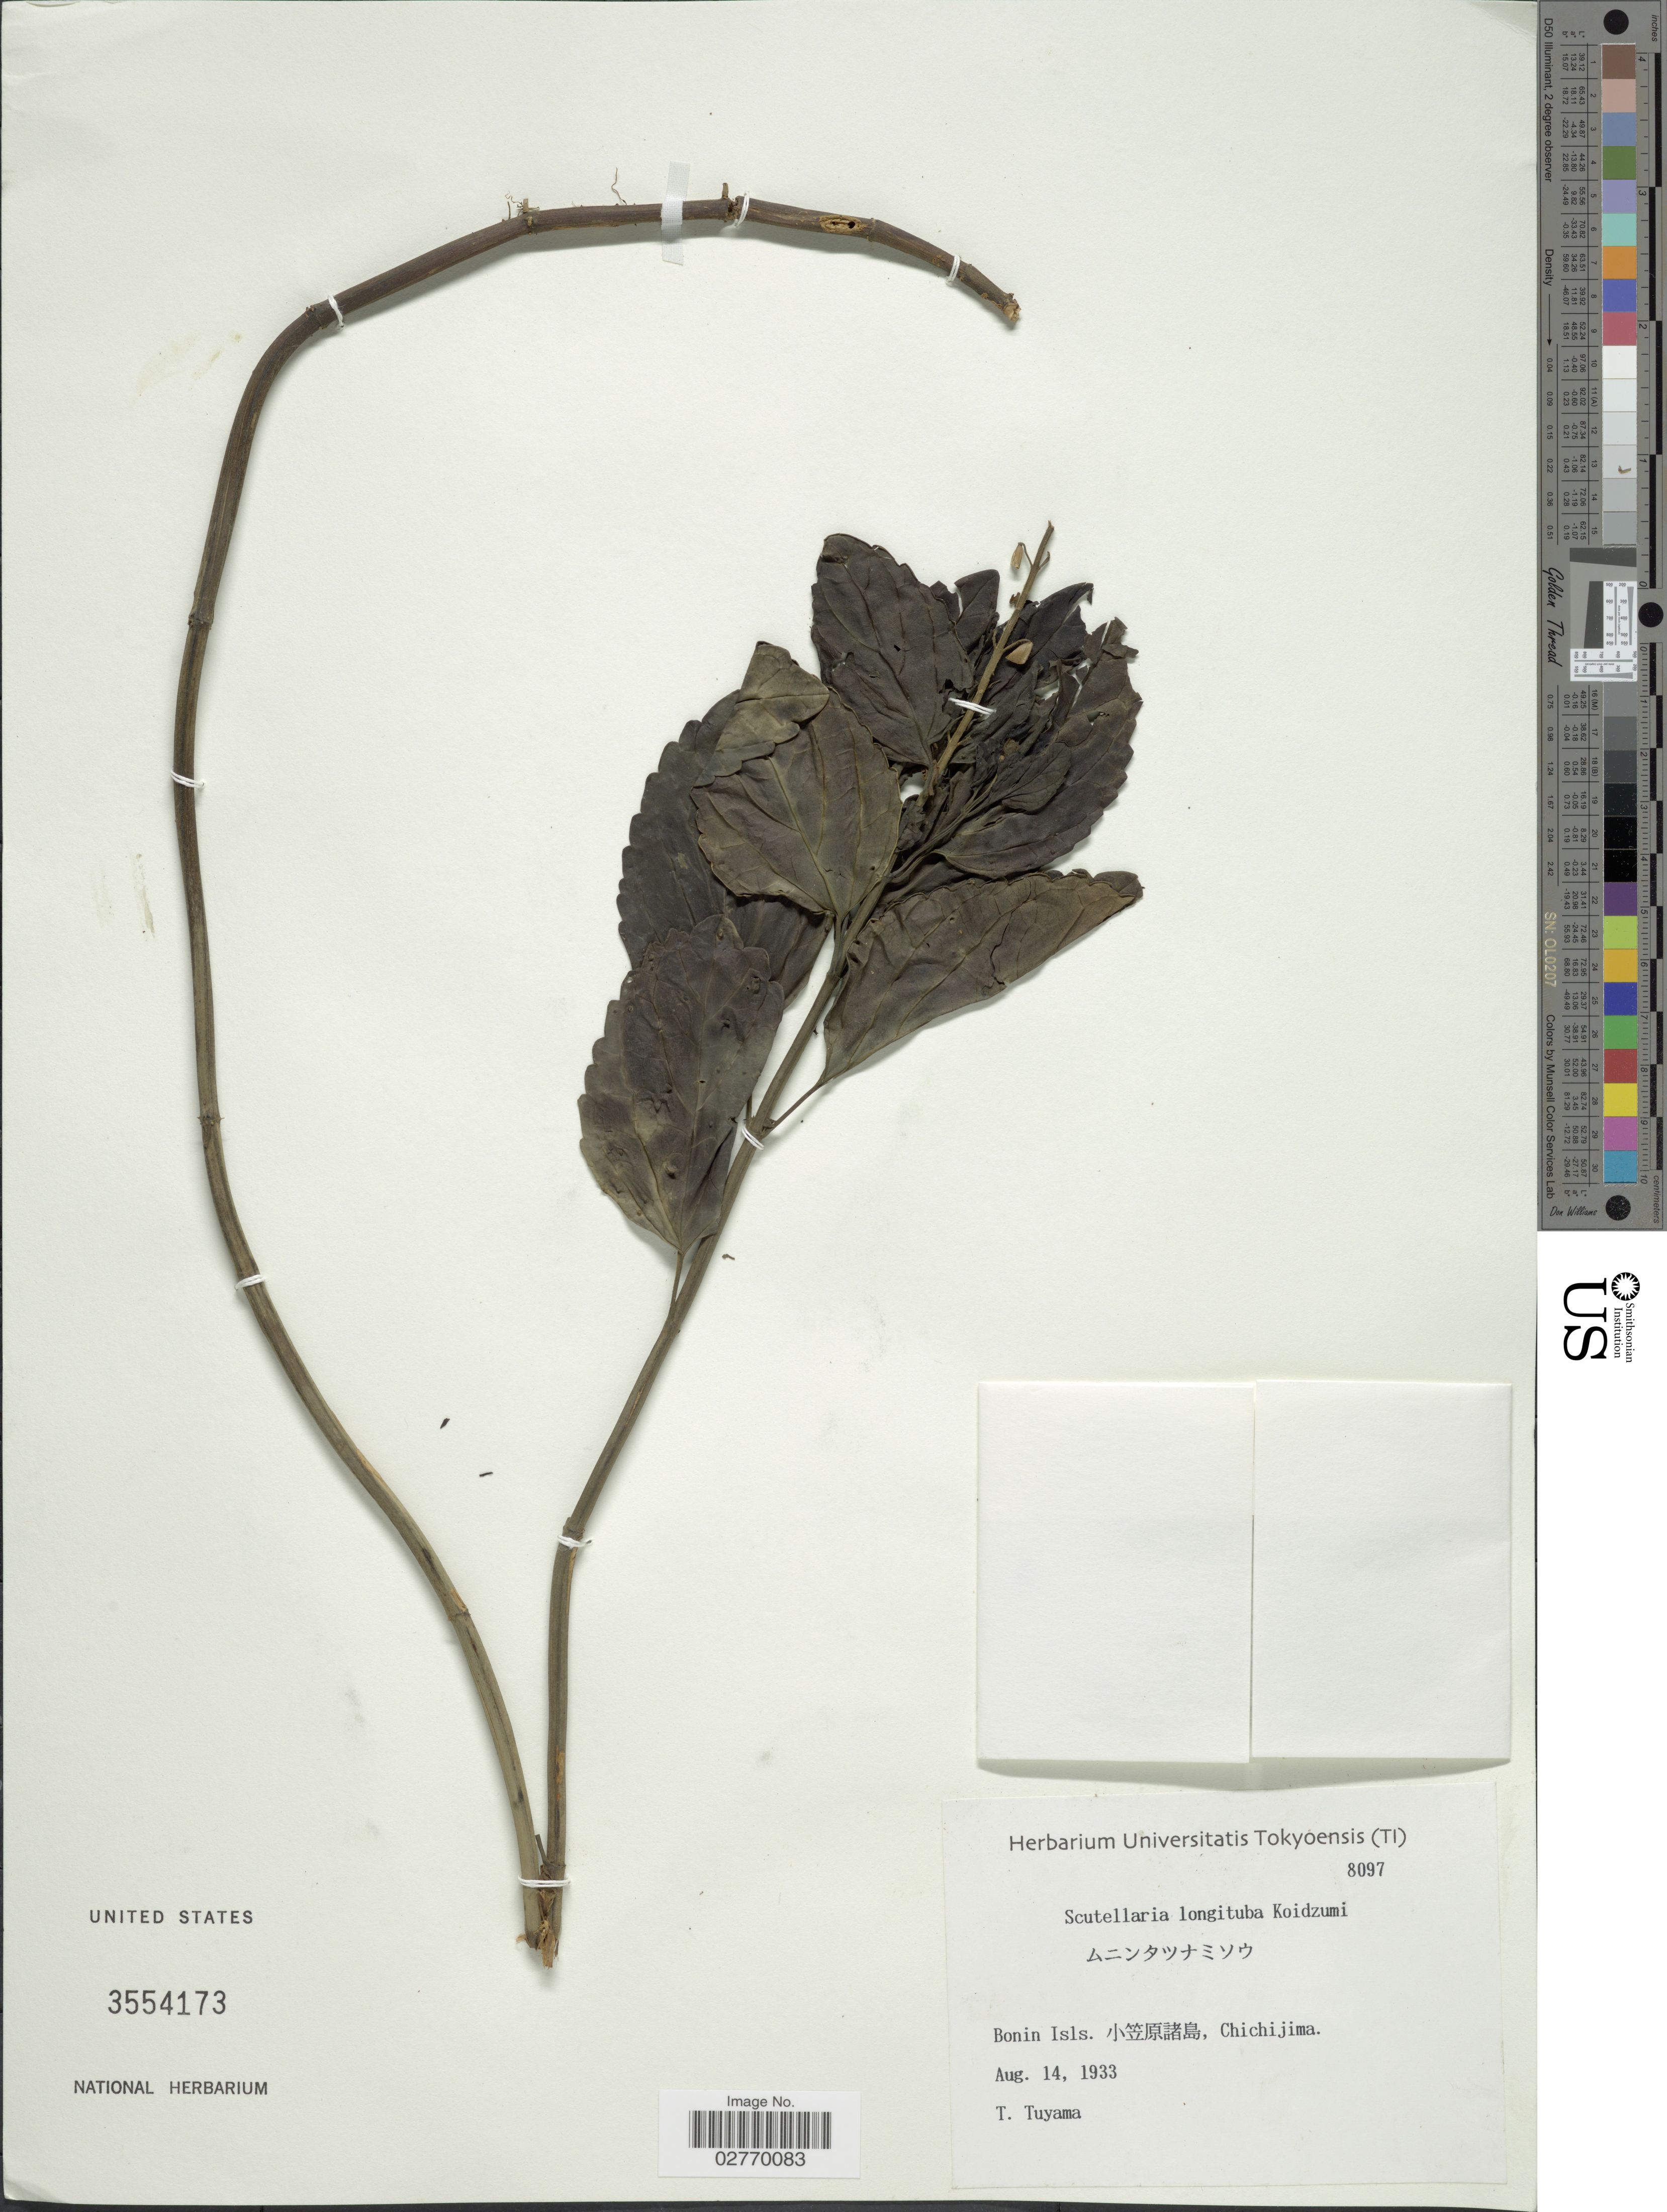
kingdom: Plantae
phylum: Tracheophyta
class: Magnoliopsida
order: Lamiales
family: Lamiaceae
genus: Scutellaria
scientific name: Scutellaria longituba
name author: Koidz.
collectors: T. Tuyama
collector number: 8097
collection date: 1933-08-14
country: Japan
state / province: Tokyo, Federal City of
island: Bonin Islands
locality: Bonin Isls. Chichijima.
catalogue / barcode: US 3554173